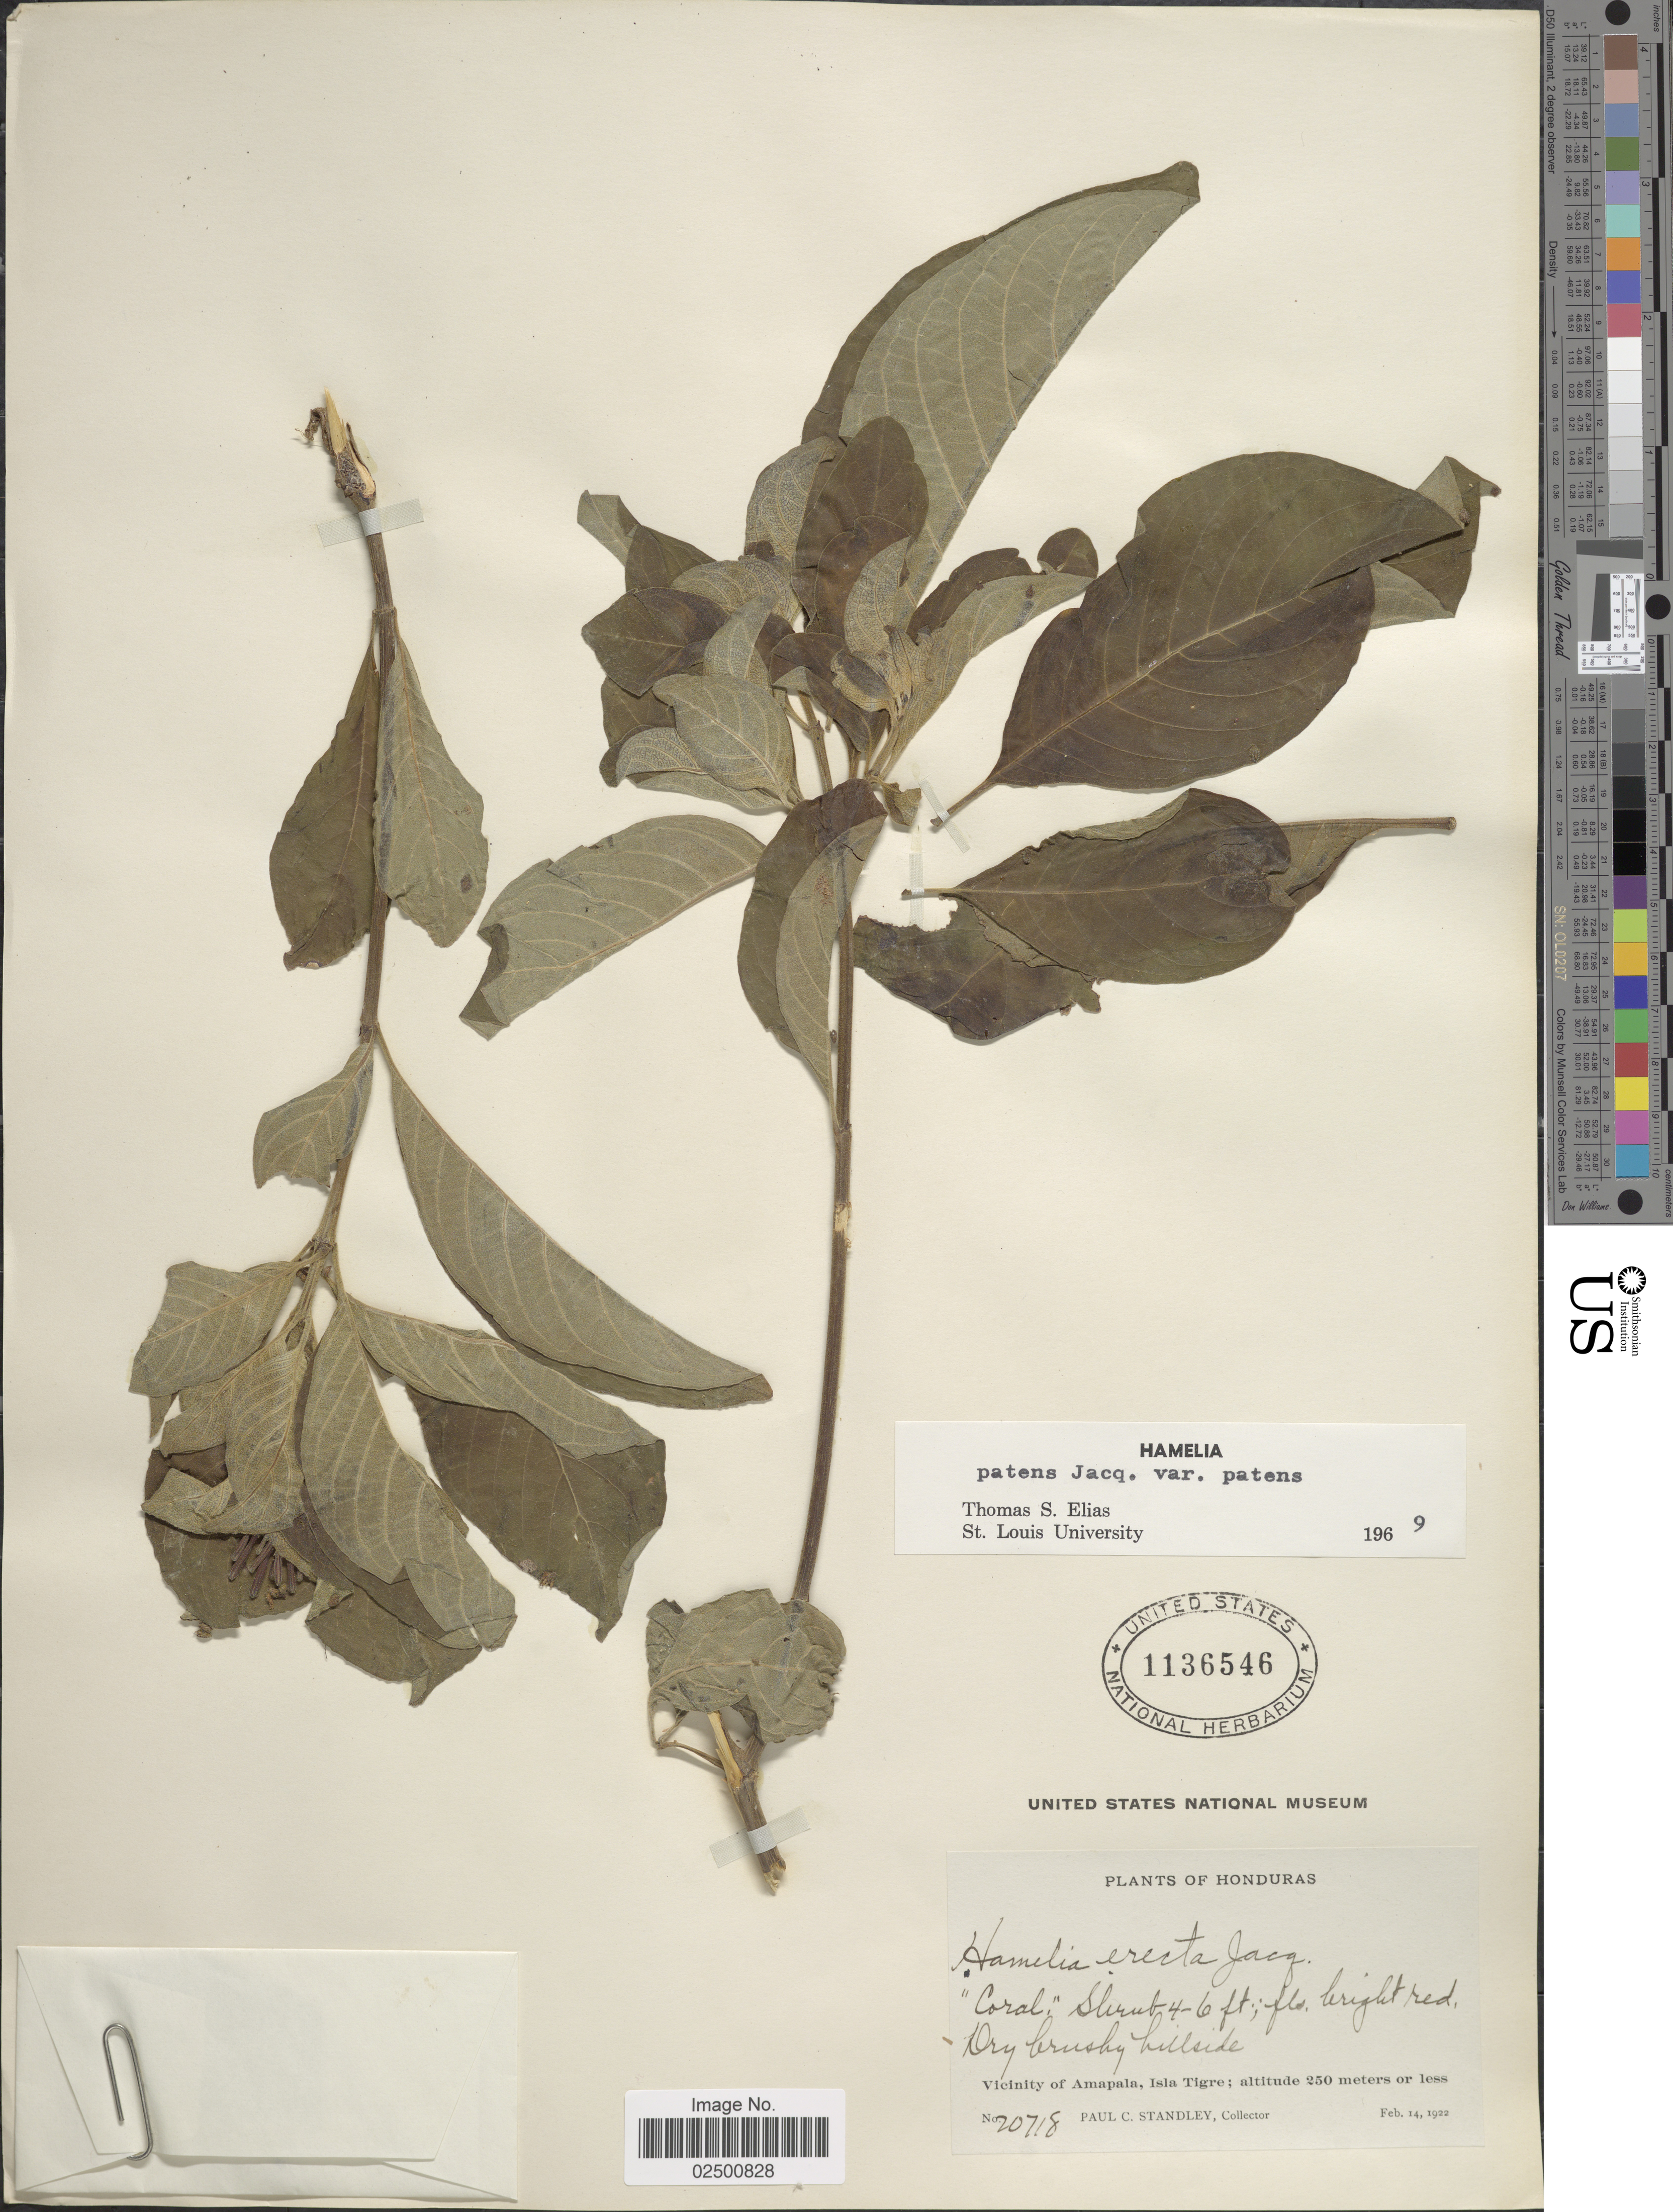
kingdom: Plantae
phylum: Tracheophyta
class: Magnoliopsida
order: Gentianales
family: Rubiaceae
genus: Hamelia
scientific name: Hamelia patens var. patens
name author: Jacq.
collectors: P. C. Standley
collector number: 20718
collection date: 1922-02-14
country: Honduras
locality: Vicinity of Amapala, Isla Tigre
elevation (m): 250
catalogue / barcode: US 1136546